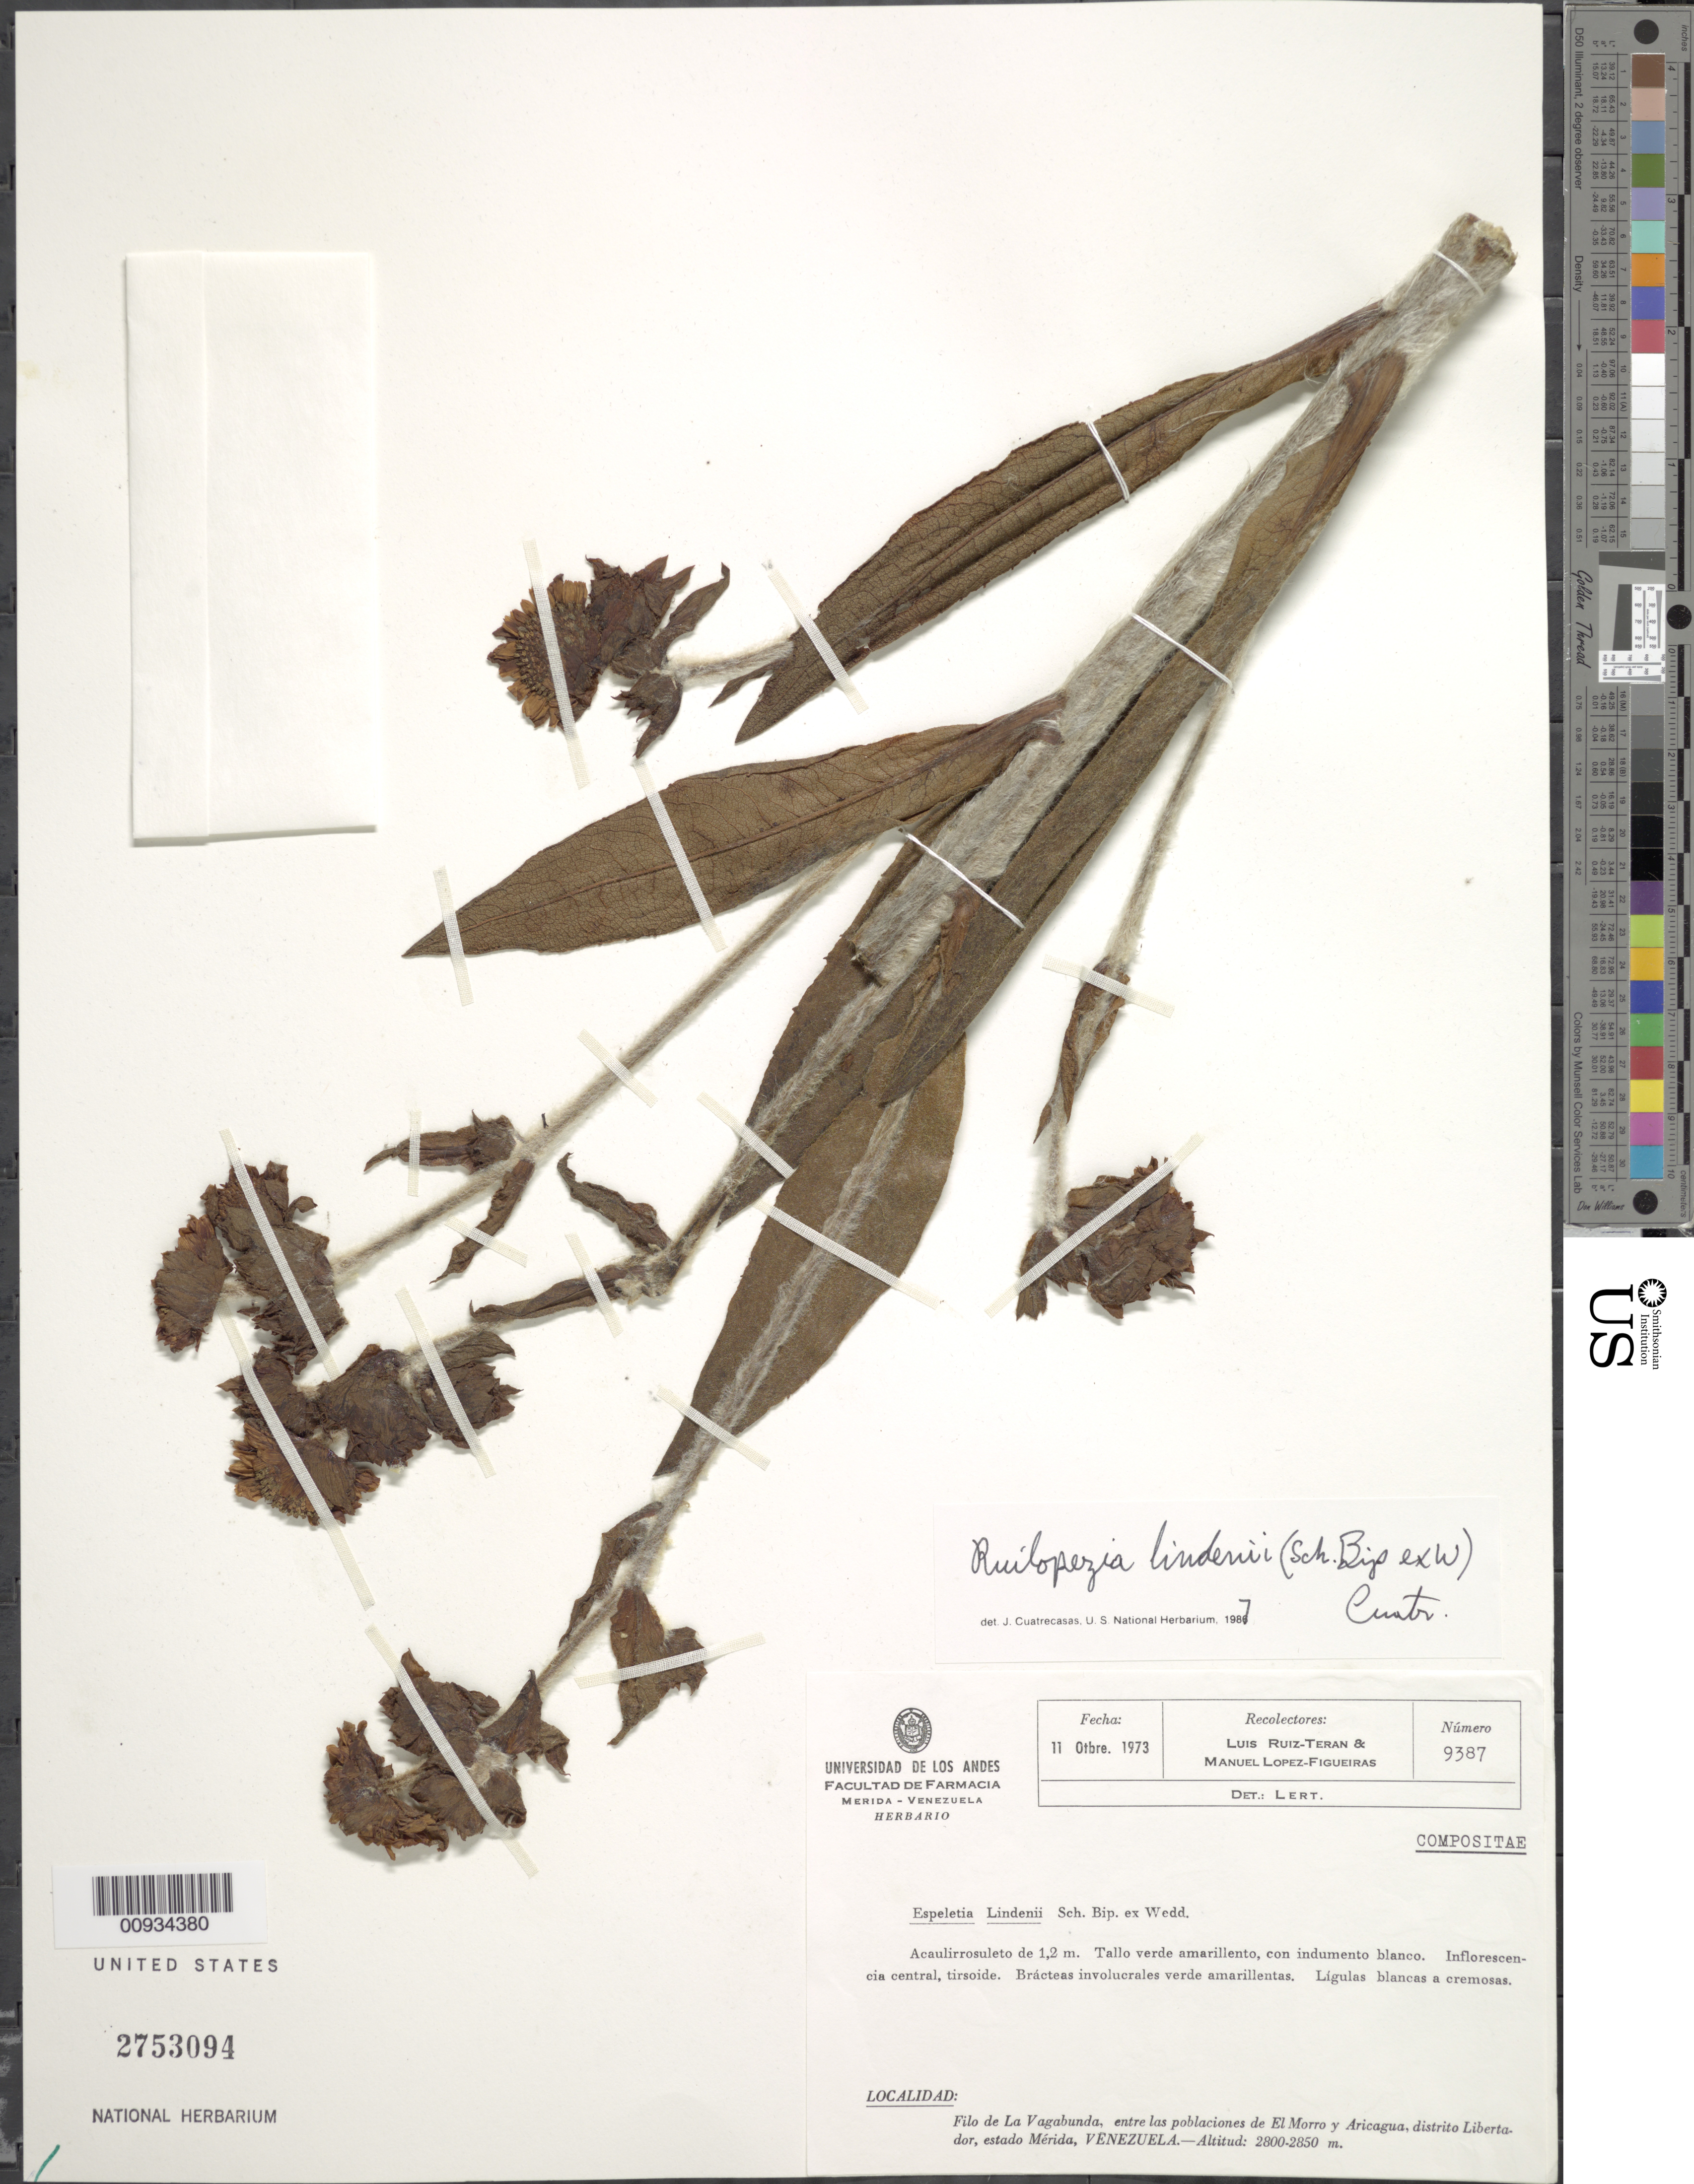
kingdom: Plantae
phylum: Tracheophyta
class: Magnoliopsida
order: Asterales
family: Asteraceae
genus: Ruilopezia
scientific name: Ruilopezia lindenii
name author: (Sch. Bip. ex Wedd.) Cuatrec.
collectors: L. E. Ruíz-Terán & M. López Figueiras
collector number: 9387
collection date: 1973-10-11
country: Venezuela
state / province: Mérida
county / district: Libertador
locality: Filo de la Vagabunda, entre las poblaciones de El Morro y Aricagua.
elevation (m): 2800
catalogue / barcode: US 2753094